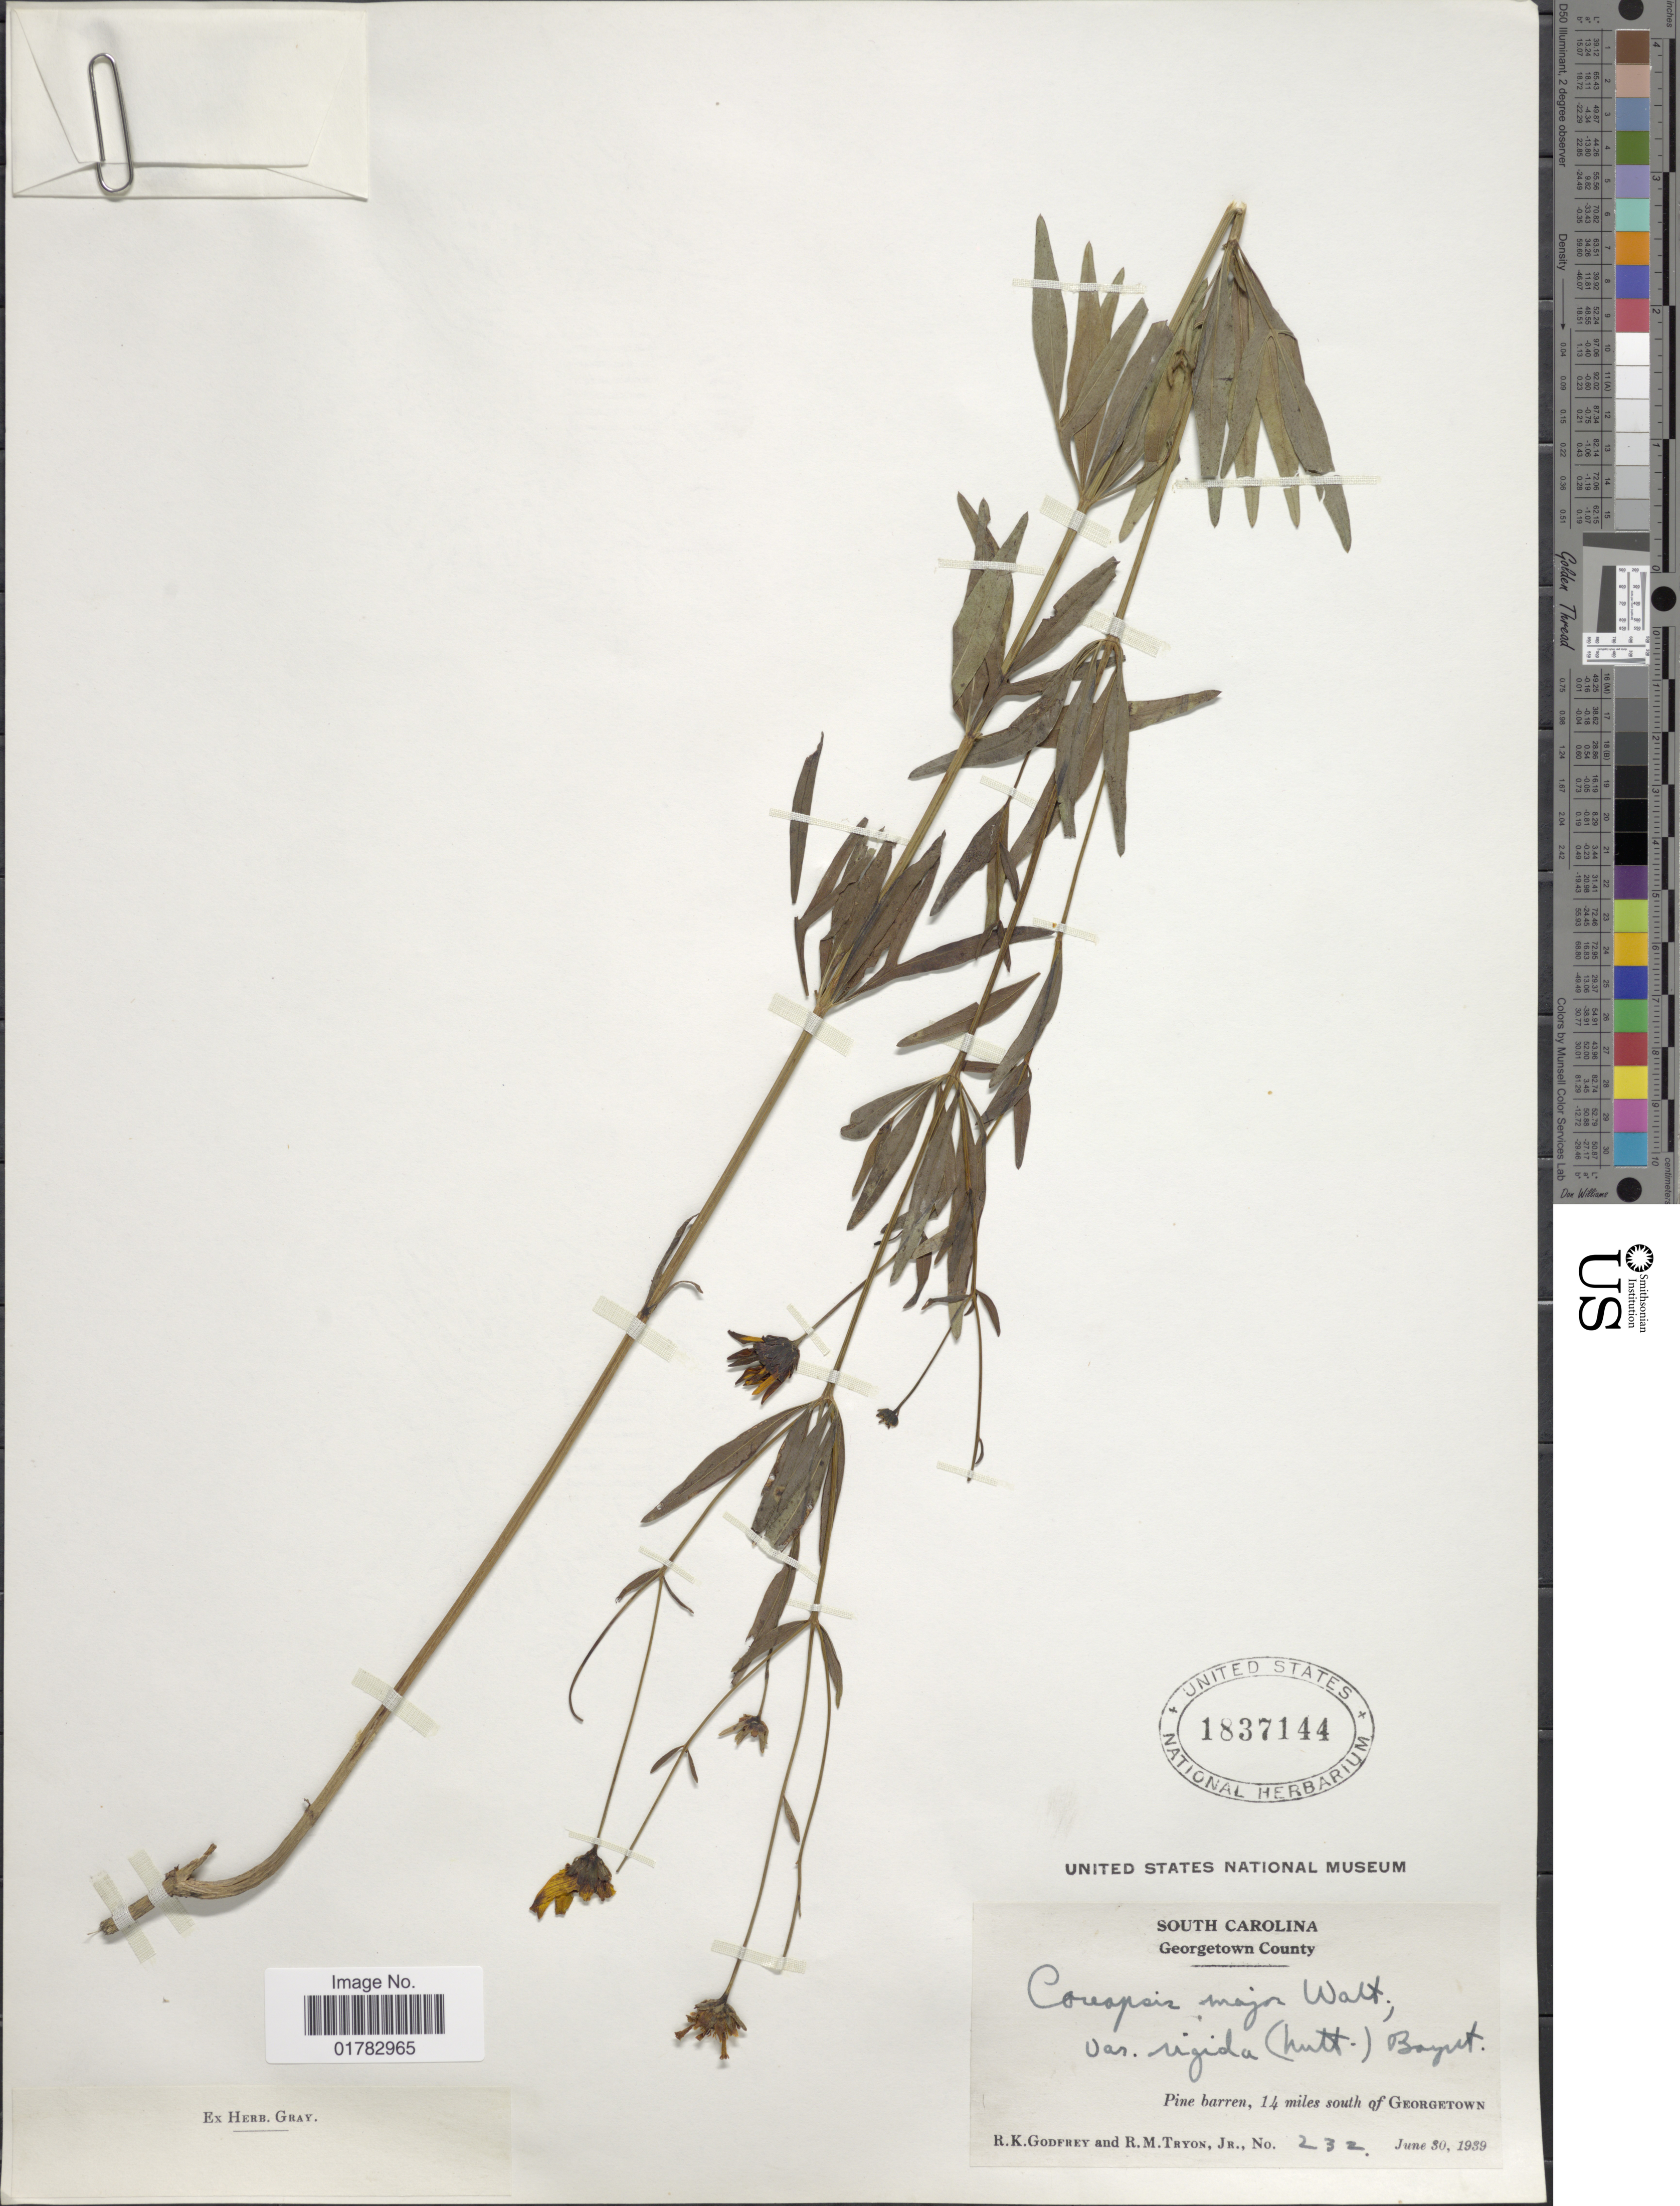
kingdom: Plantae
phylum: Tracheophyta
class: Magnoliopsida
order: Asterales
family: Asteraceae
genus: Coreopsis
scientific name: Coreopsis major var. rigida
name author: (Nutt.) F.E. Boynton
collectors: R. K. Godfrey & R. M. Tryon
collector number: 232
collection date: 1939-06-30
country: United States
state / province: South Carolina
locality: Georgetown County, Pine barren, 14 miles south of Georgetown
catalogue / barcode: US 1837144